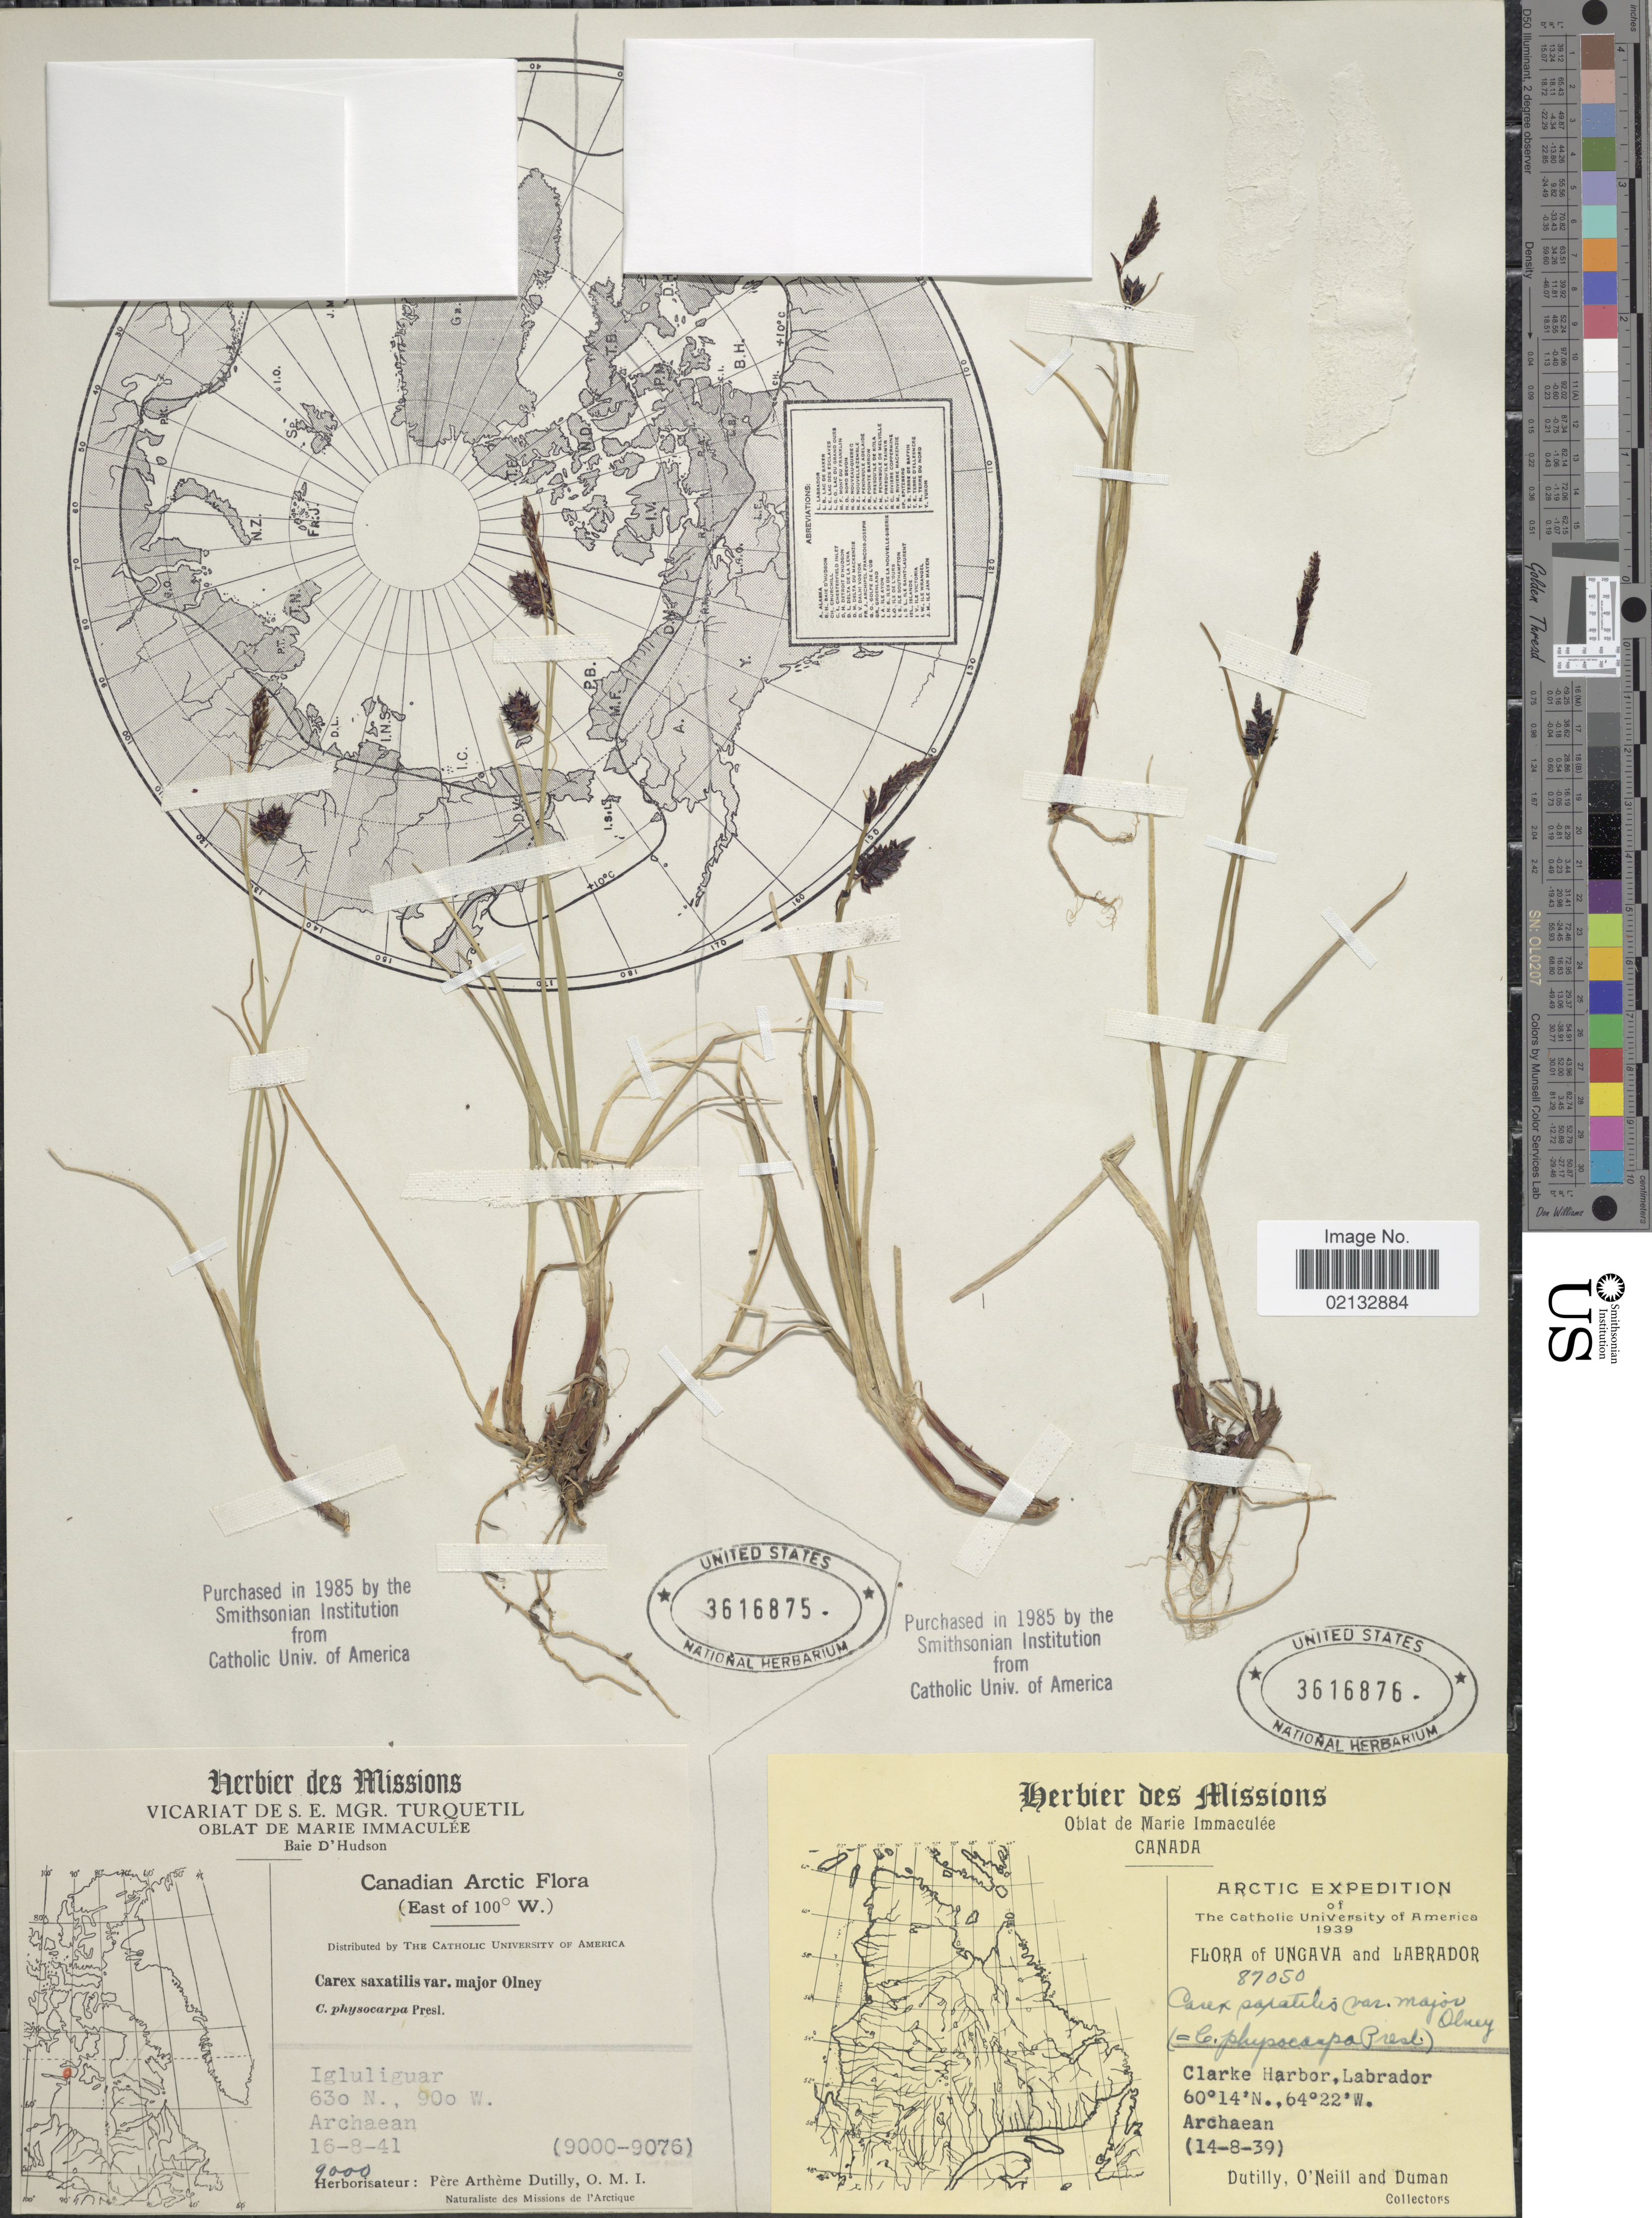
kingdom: Plantae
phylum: Tracheophyta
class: Liliopsida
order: Poales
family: Cyperaceae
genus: Carex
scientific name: Carex saxatilis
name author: L.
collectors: A. Dutilly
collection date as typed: Transcribed d/m/y: 16/8/41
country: Canada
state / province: Nunavut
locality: Canadian Arctic. (East of 100º W.) Igluliguar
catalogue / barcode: US 3616875